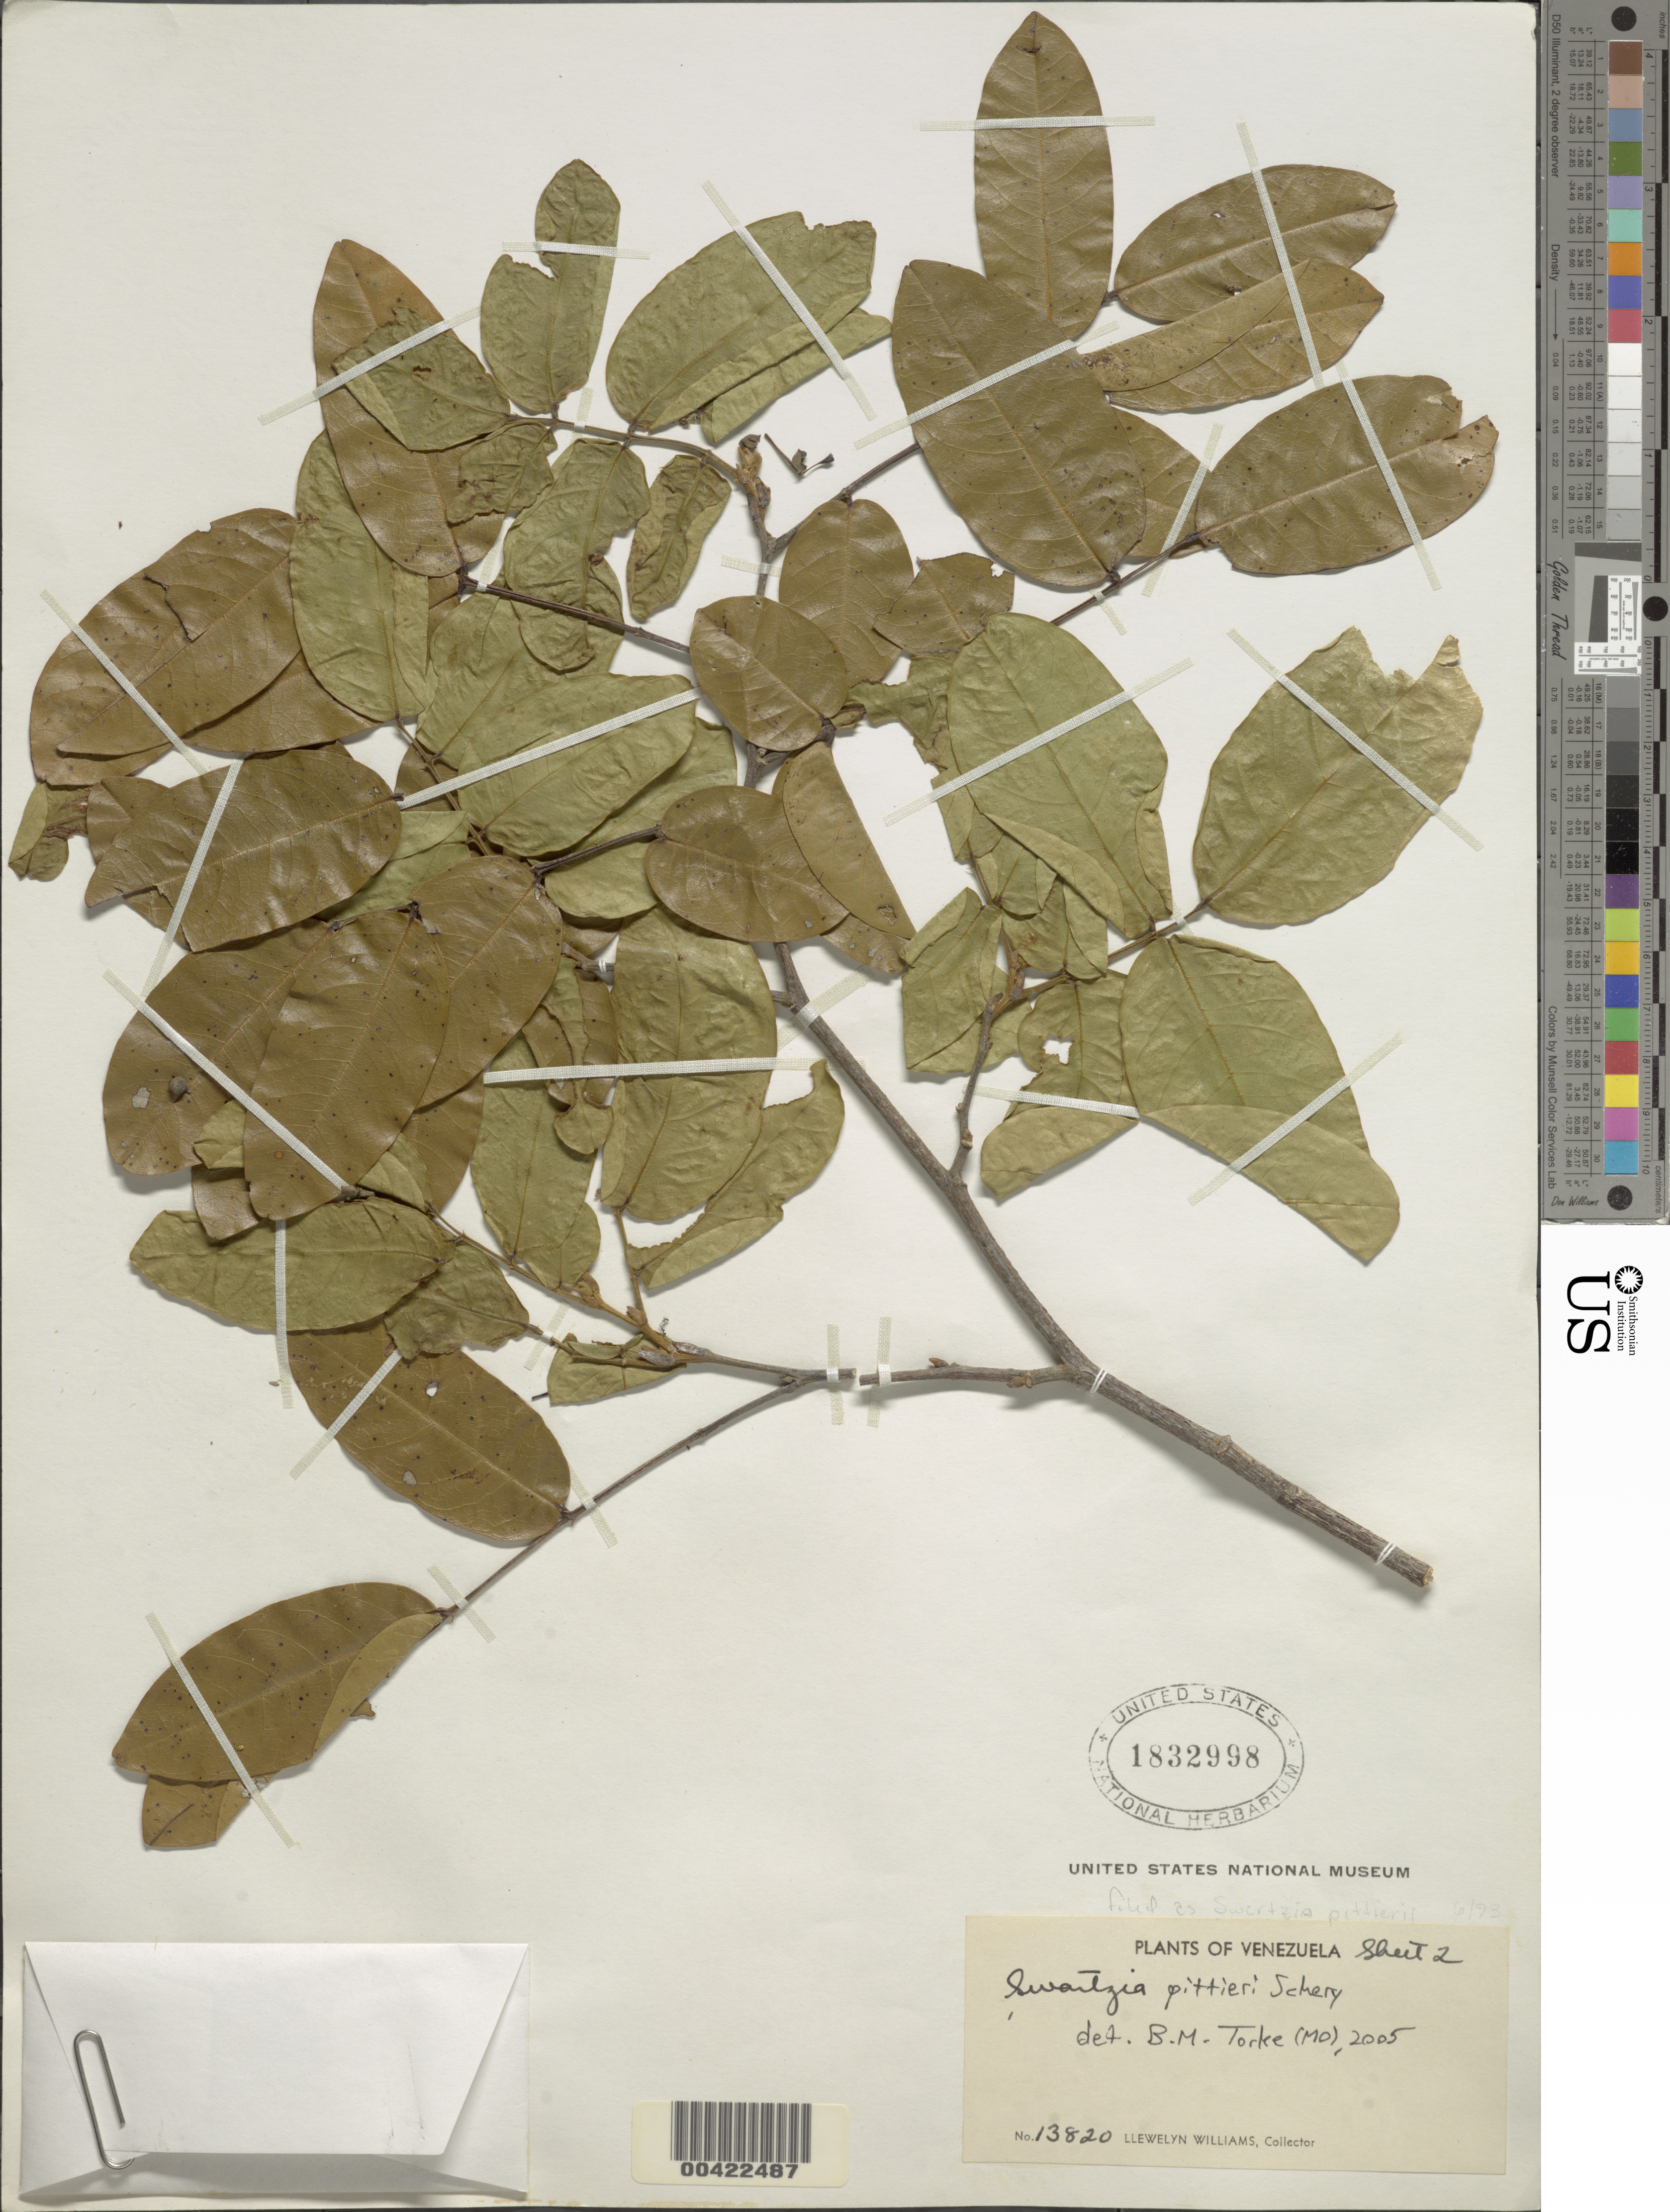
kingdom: Plantae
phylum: Tracheophyta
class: Magnoliopsida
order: Fabales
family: Fabaceae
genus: Swartzia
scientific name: Swartzia pittieri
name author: Schery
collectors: Ll. Williams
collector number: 13820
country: Venezuela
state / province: Mérida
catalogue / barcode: US 1832998